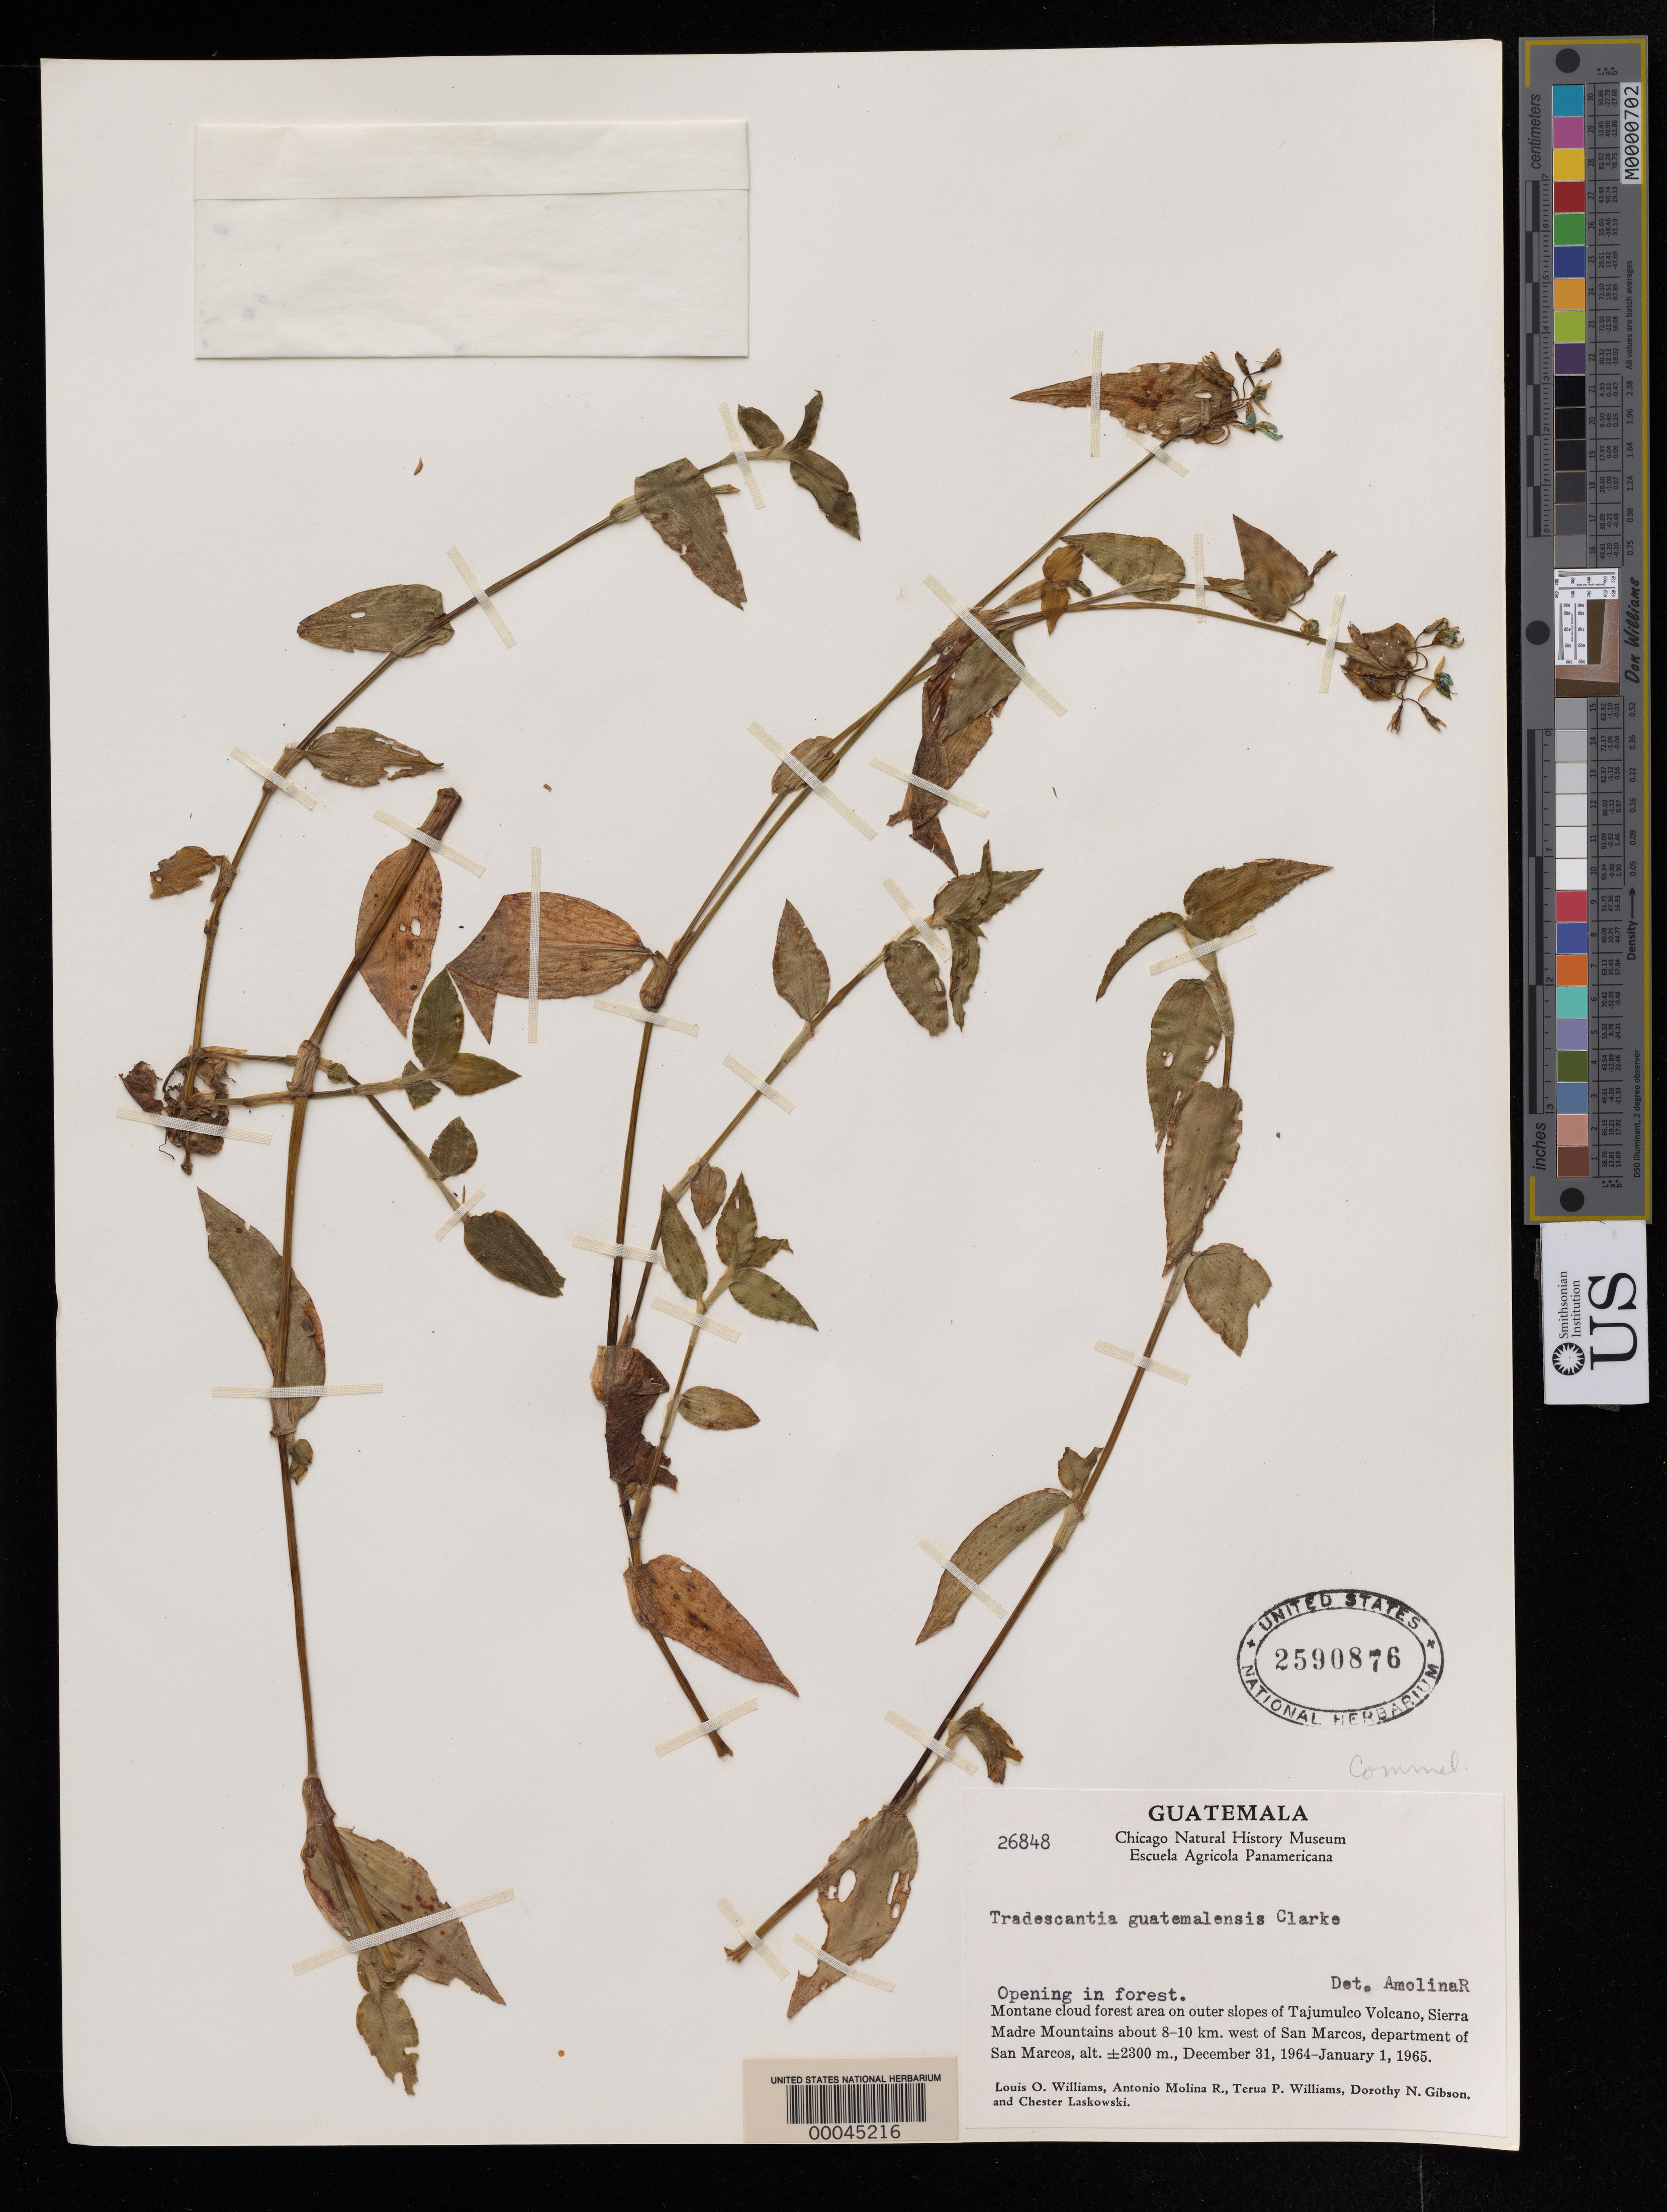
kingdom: Plantae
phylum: Tracheophyta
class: Liliopsida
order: Commelinales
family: Commelinaceae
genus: Tradescantia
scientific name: Tradescantia guatemalensis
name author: C.B. Clarke ex Donn. Sm.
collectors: L. O. Williams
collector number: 26848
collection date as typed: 31 Dec 1964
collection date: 1964-12-31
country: Guatemala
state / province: San Marcos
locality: Tajumulco Volcan , Sierra Madre Mountains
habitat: Montane cloud forest opening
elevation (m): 2300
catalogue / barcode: US 2590876